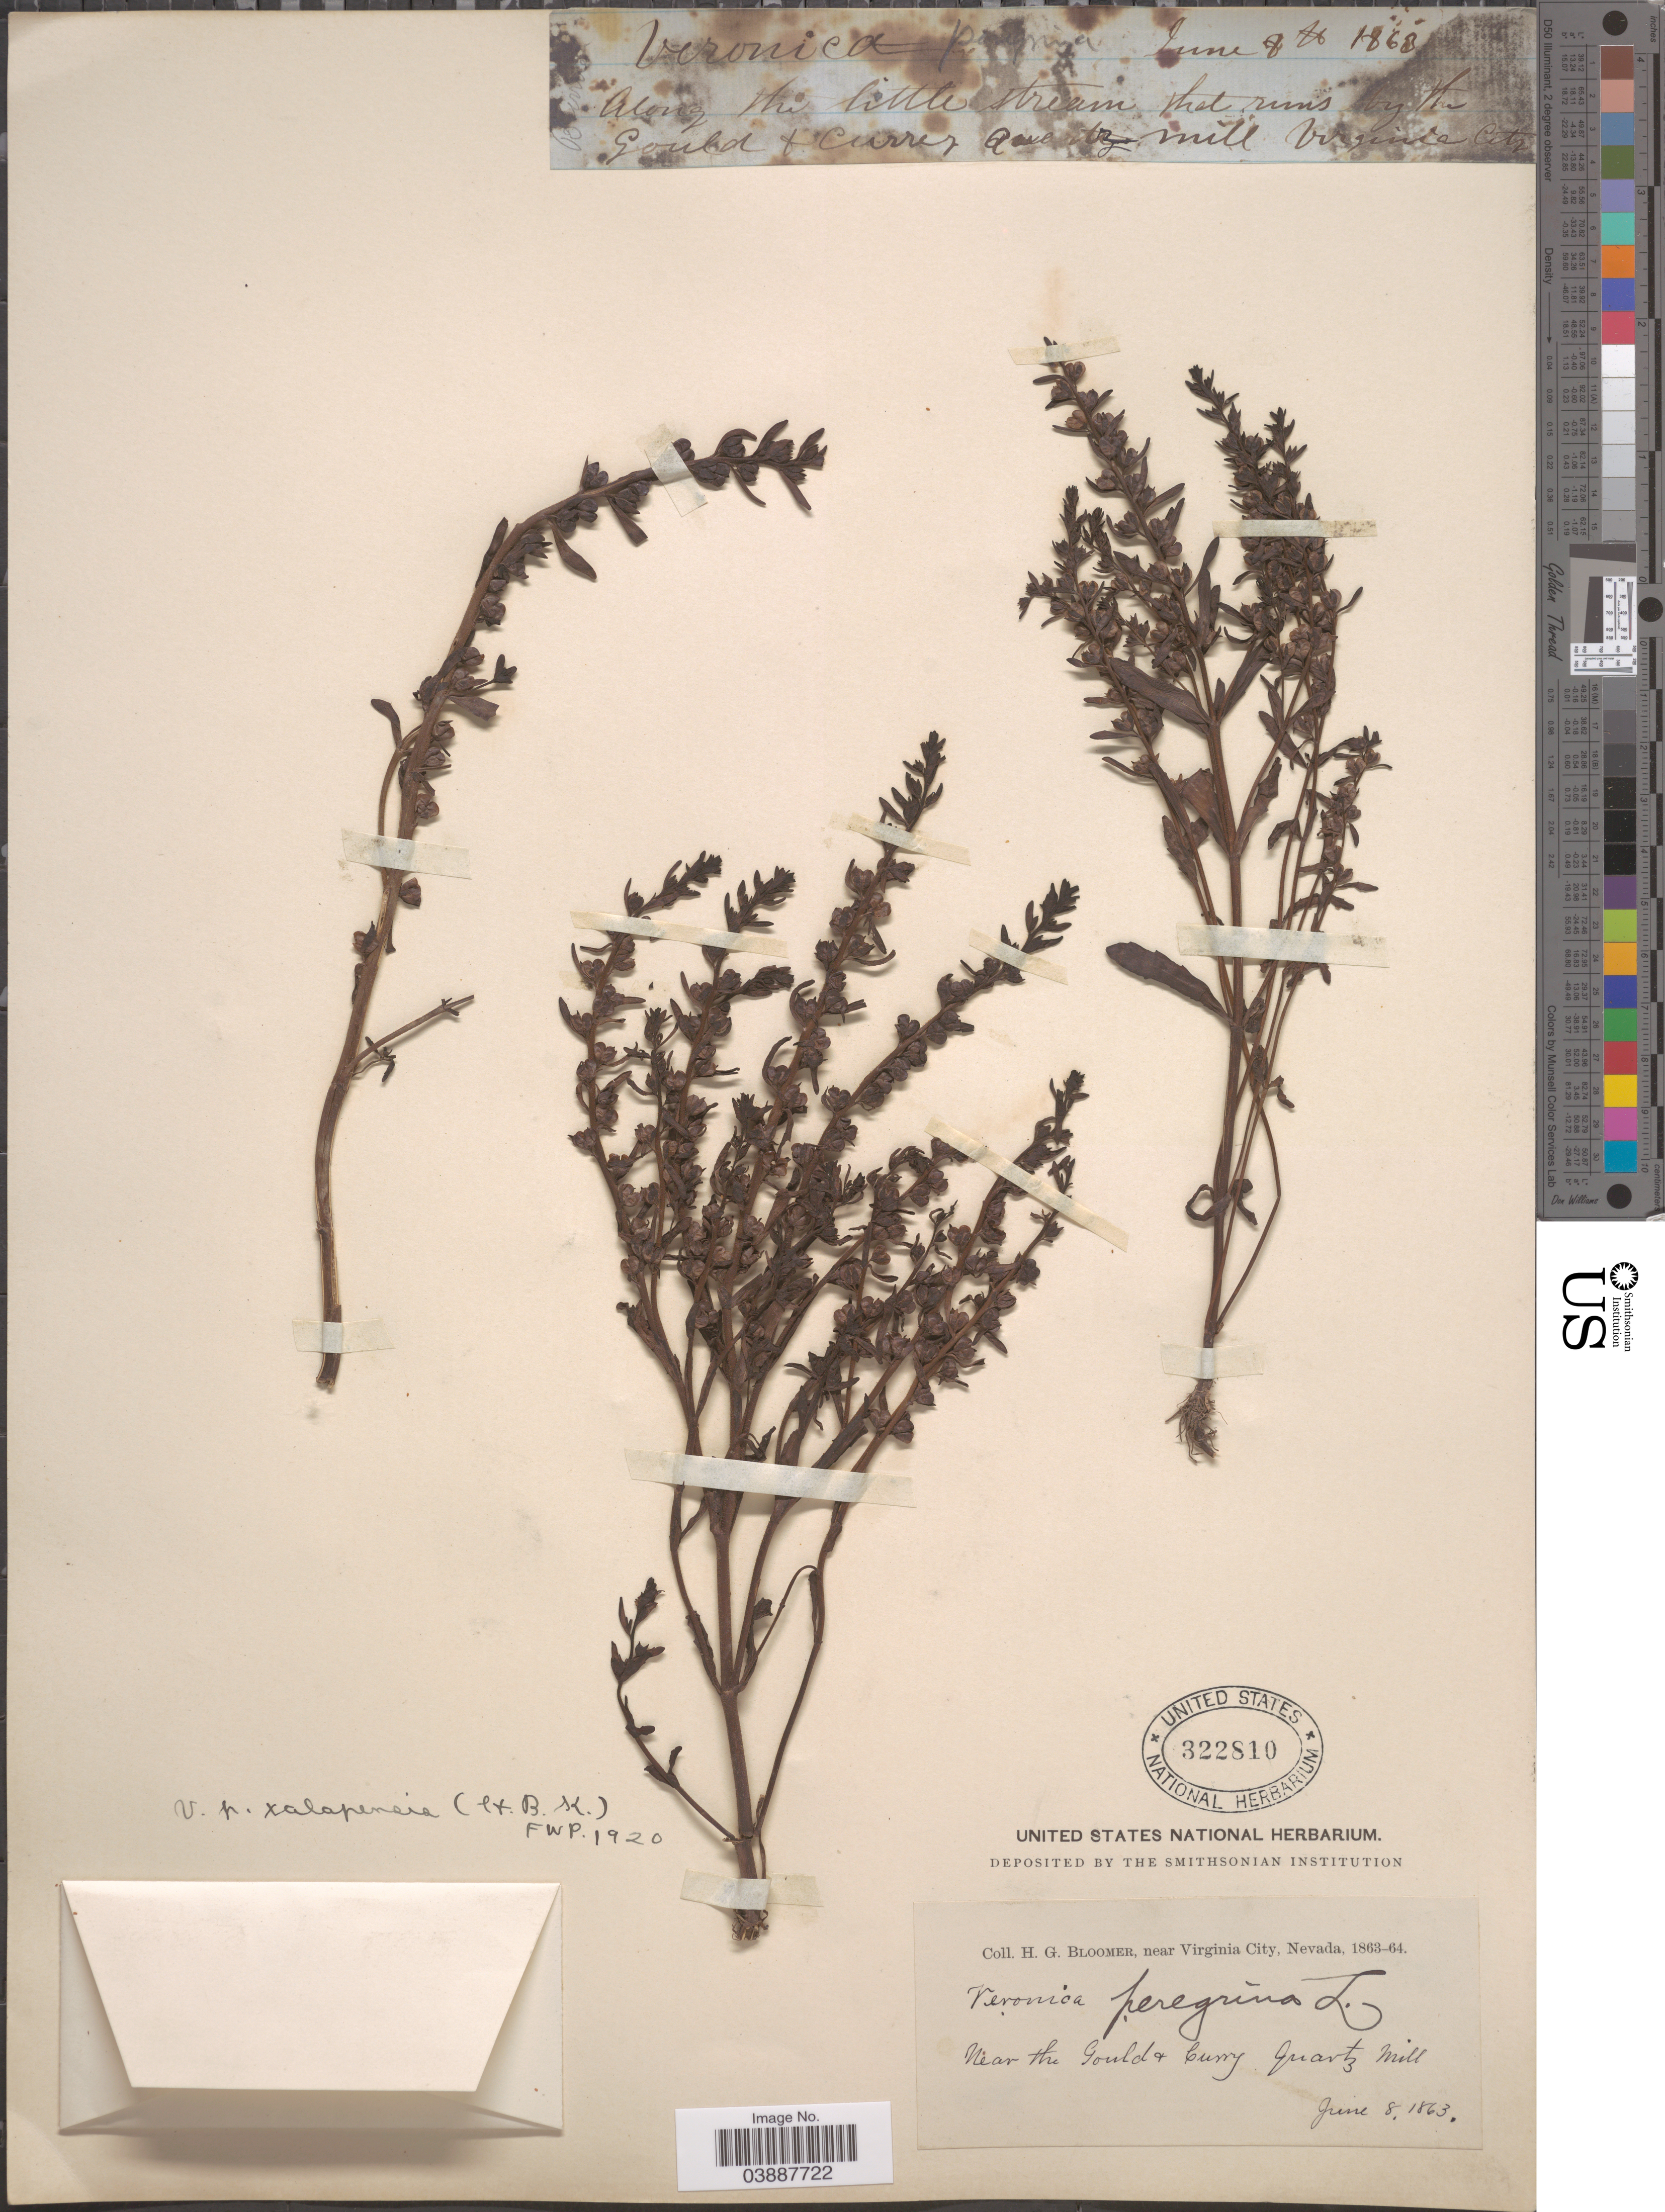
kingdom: Plantae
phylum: Tracheophyta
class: Magnoliopsida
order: Lamiales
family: Plantaginaceae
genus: Veronica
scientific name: Veronica peregrina var. xalapensis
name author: Kunth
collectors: H. Bloomer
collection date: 1863-06-08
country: United States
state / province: Virginia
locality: Near Virginia City. Near the Gould + Curry Quartz Mill.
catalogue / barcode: US 322810